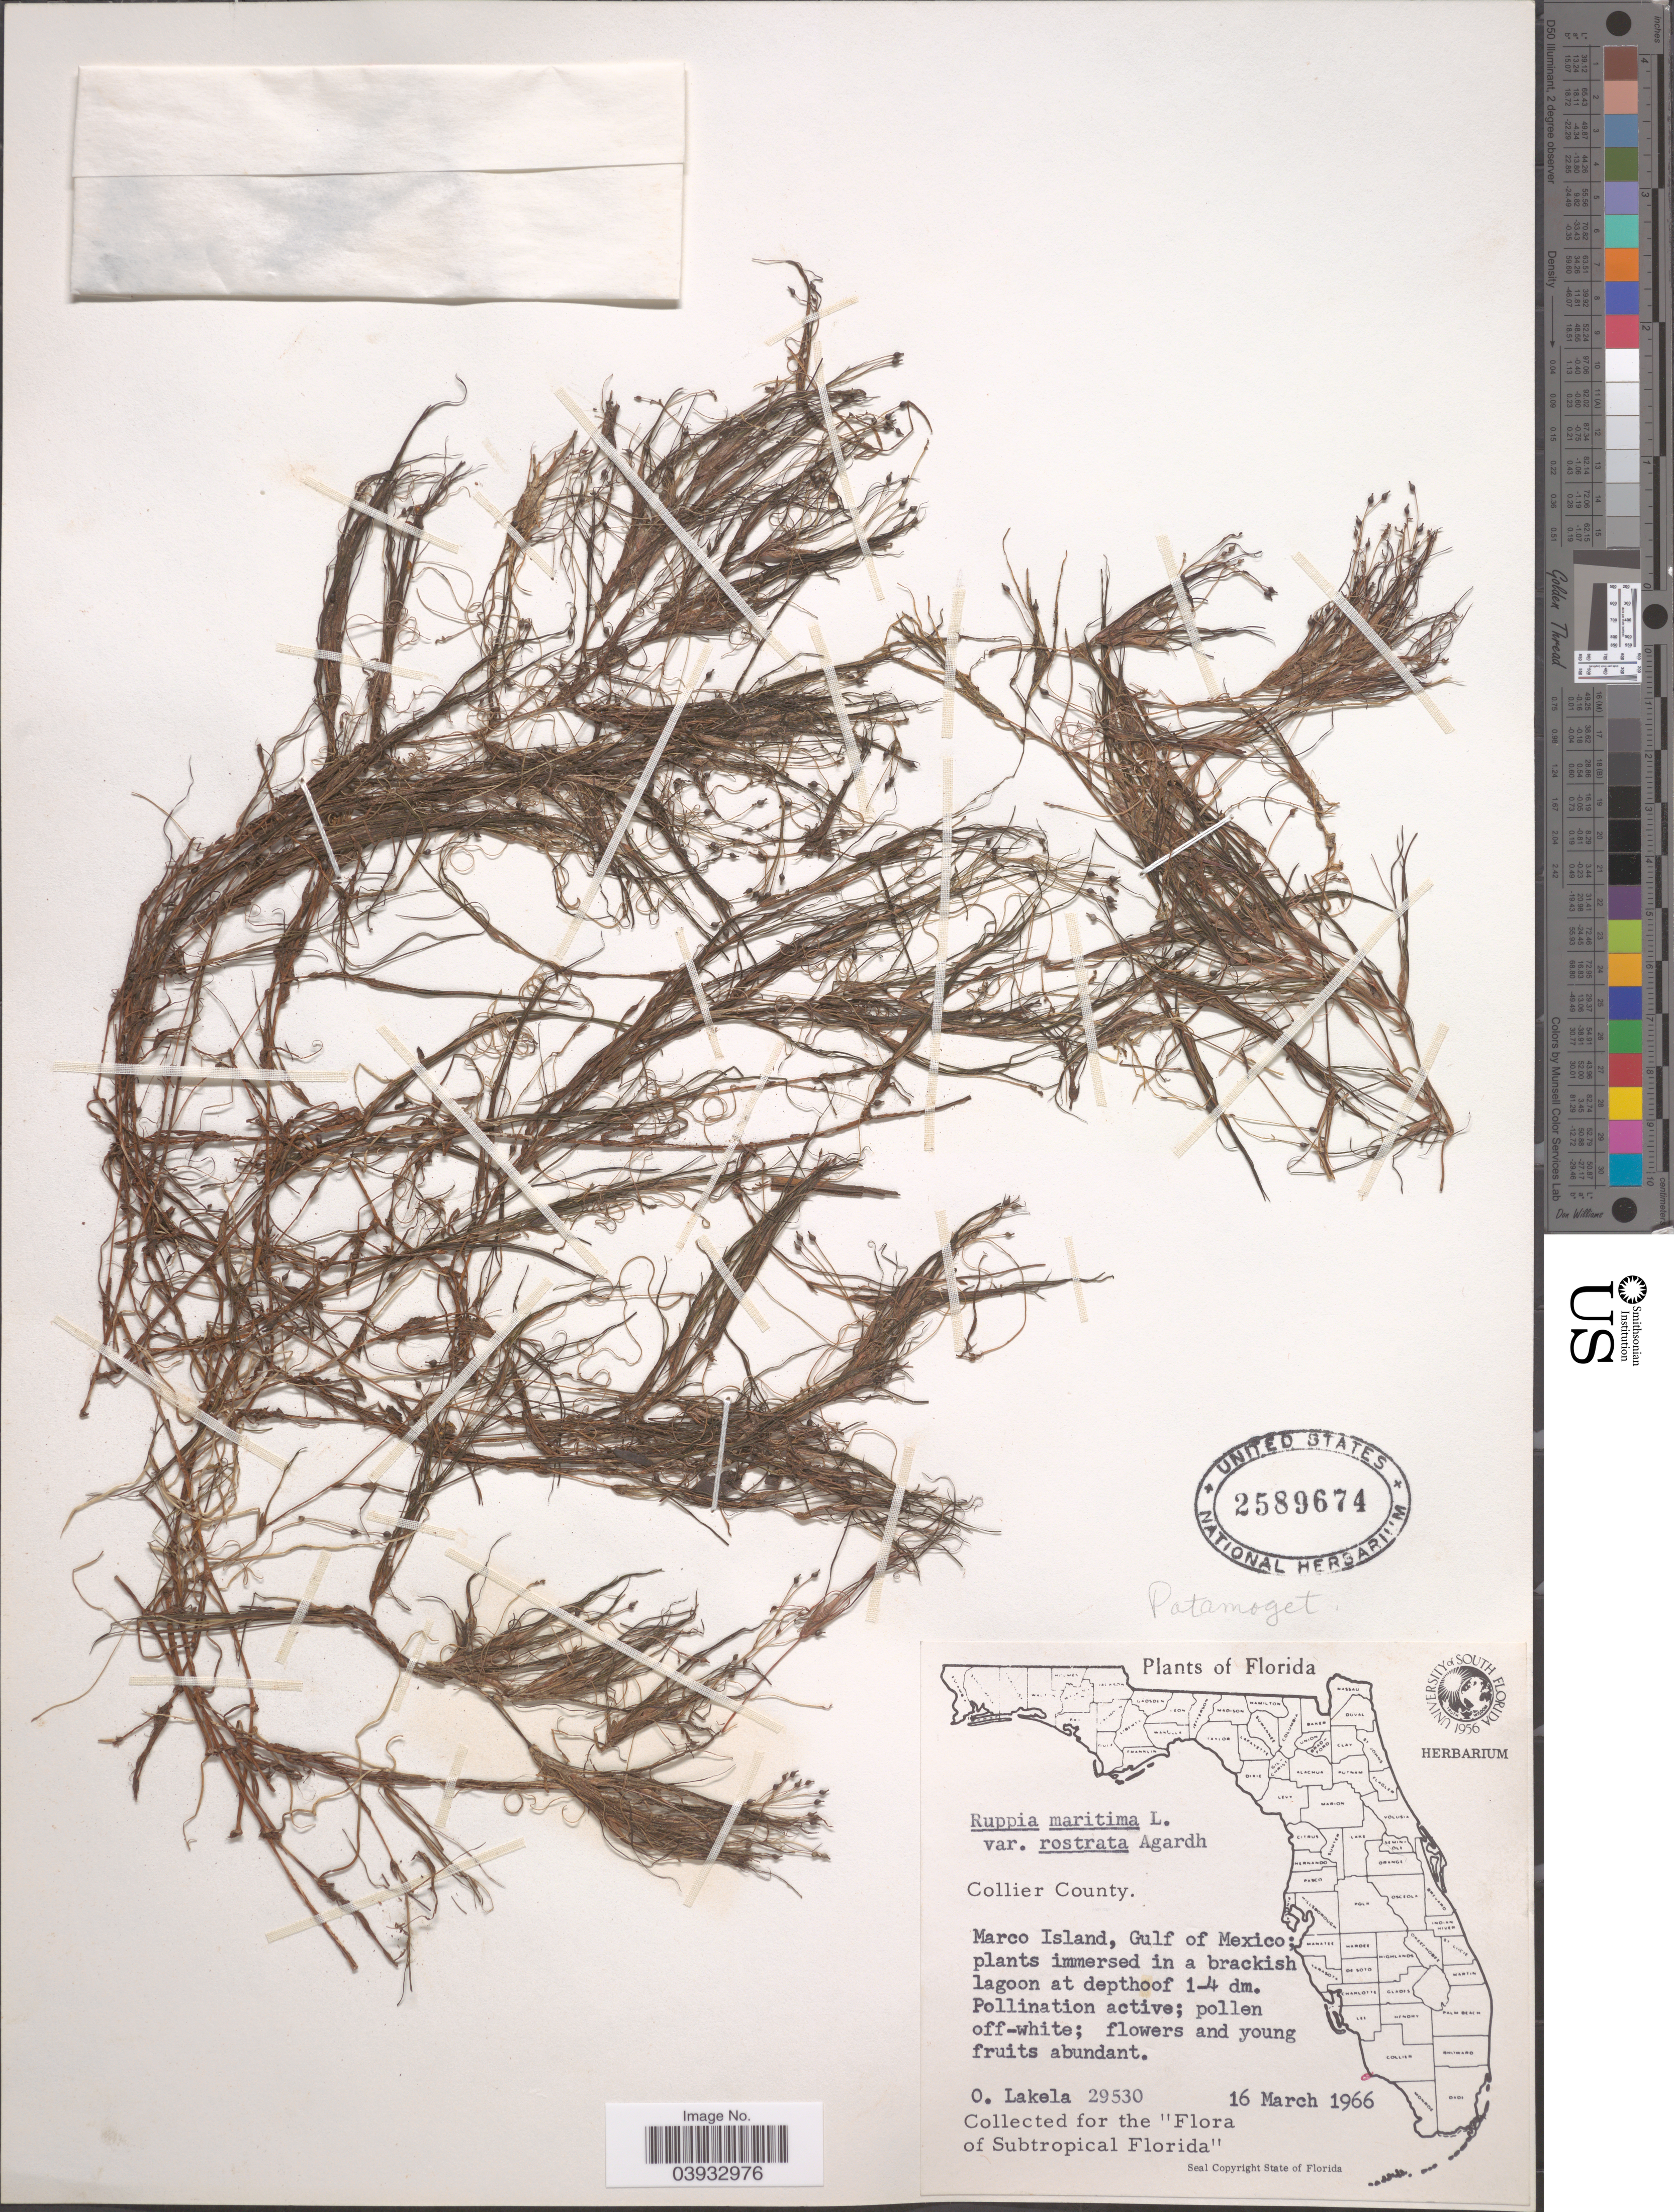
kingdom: Plantae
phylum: Tracheophyta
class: Liliopsida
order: Alismatales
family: Ruppiaceae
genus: Ruppia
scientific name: Ruppia maritima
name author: L.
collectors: O. Lakela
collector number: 29530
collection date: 1966-03-16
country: United States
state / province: Florida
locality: Collier County. Marco Island, Gulf of Mexico.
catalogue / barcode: US 2589674